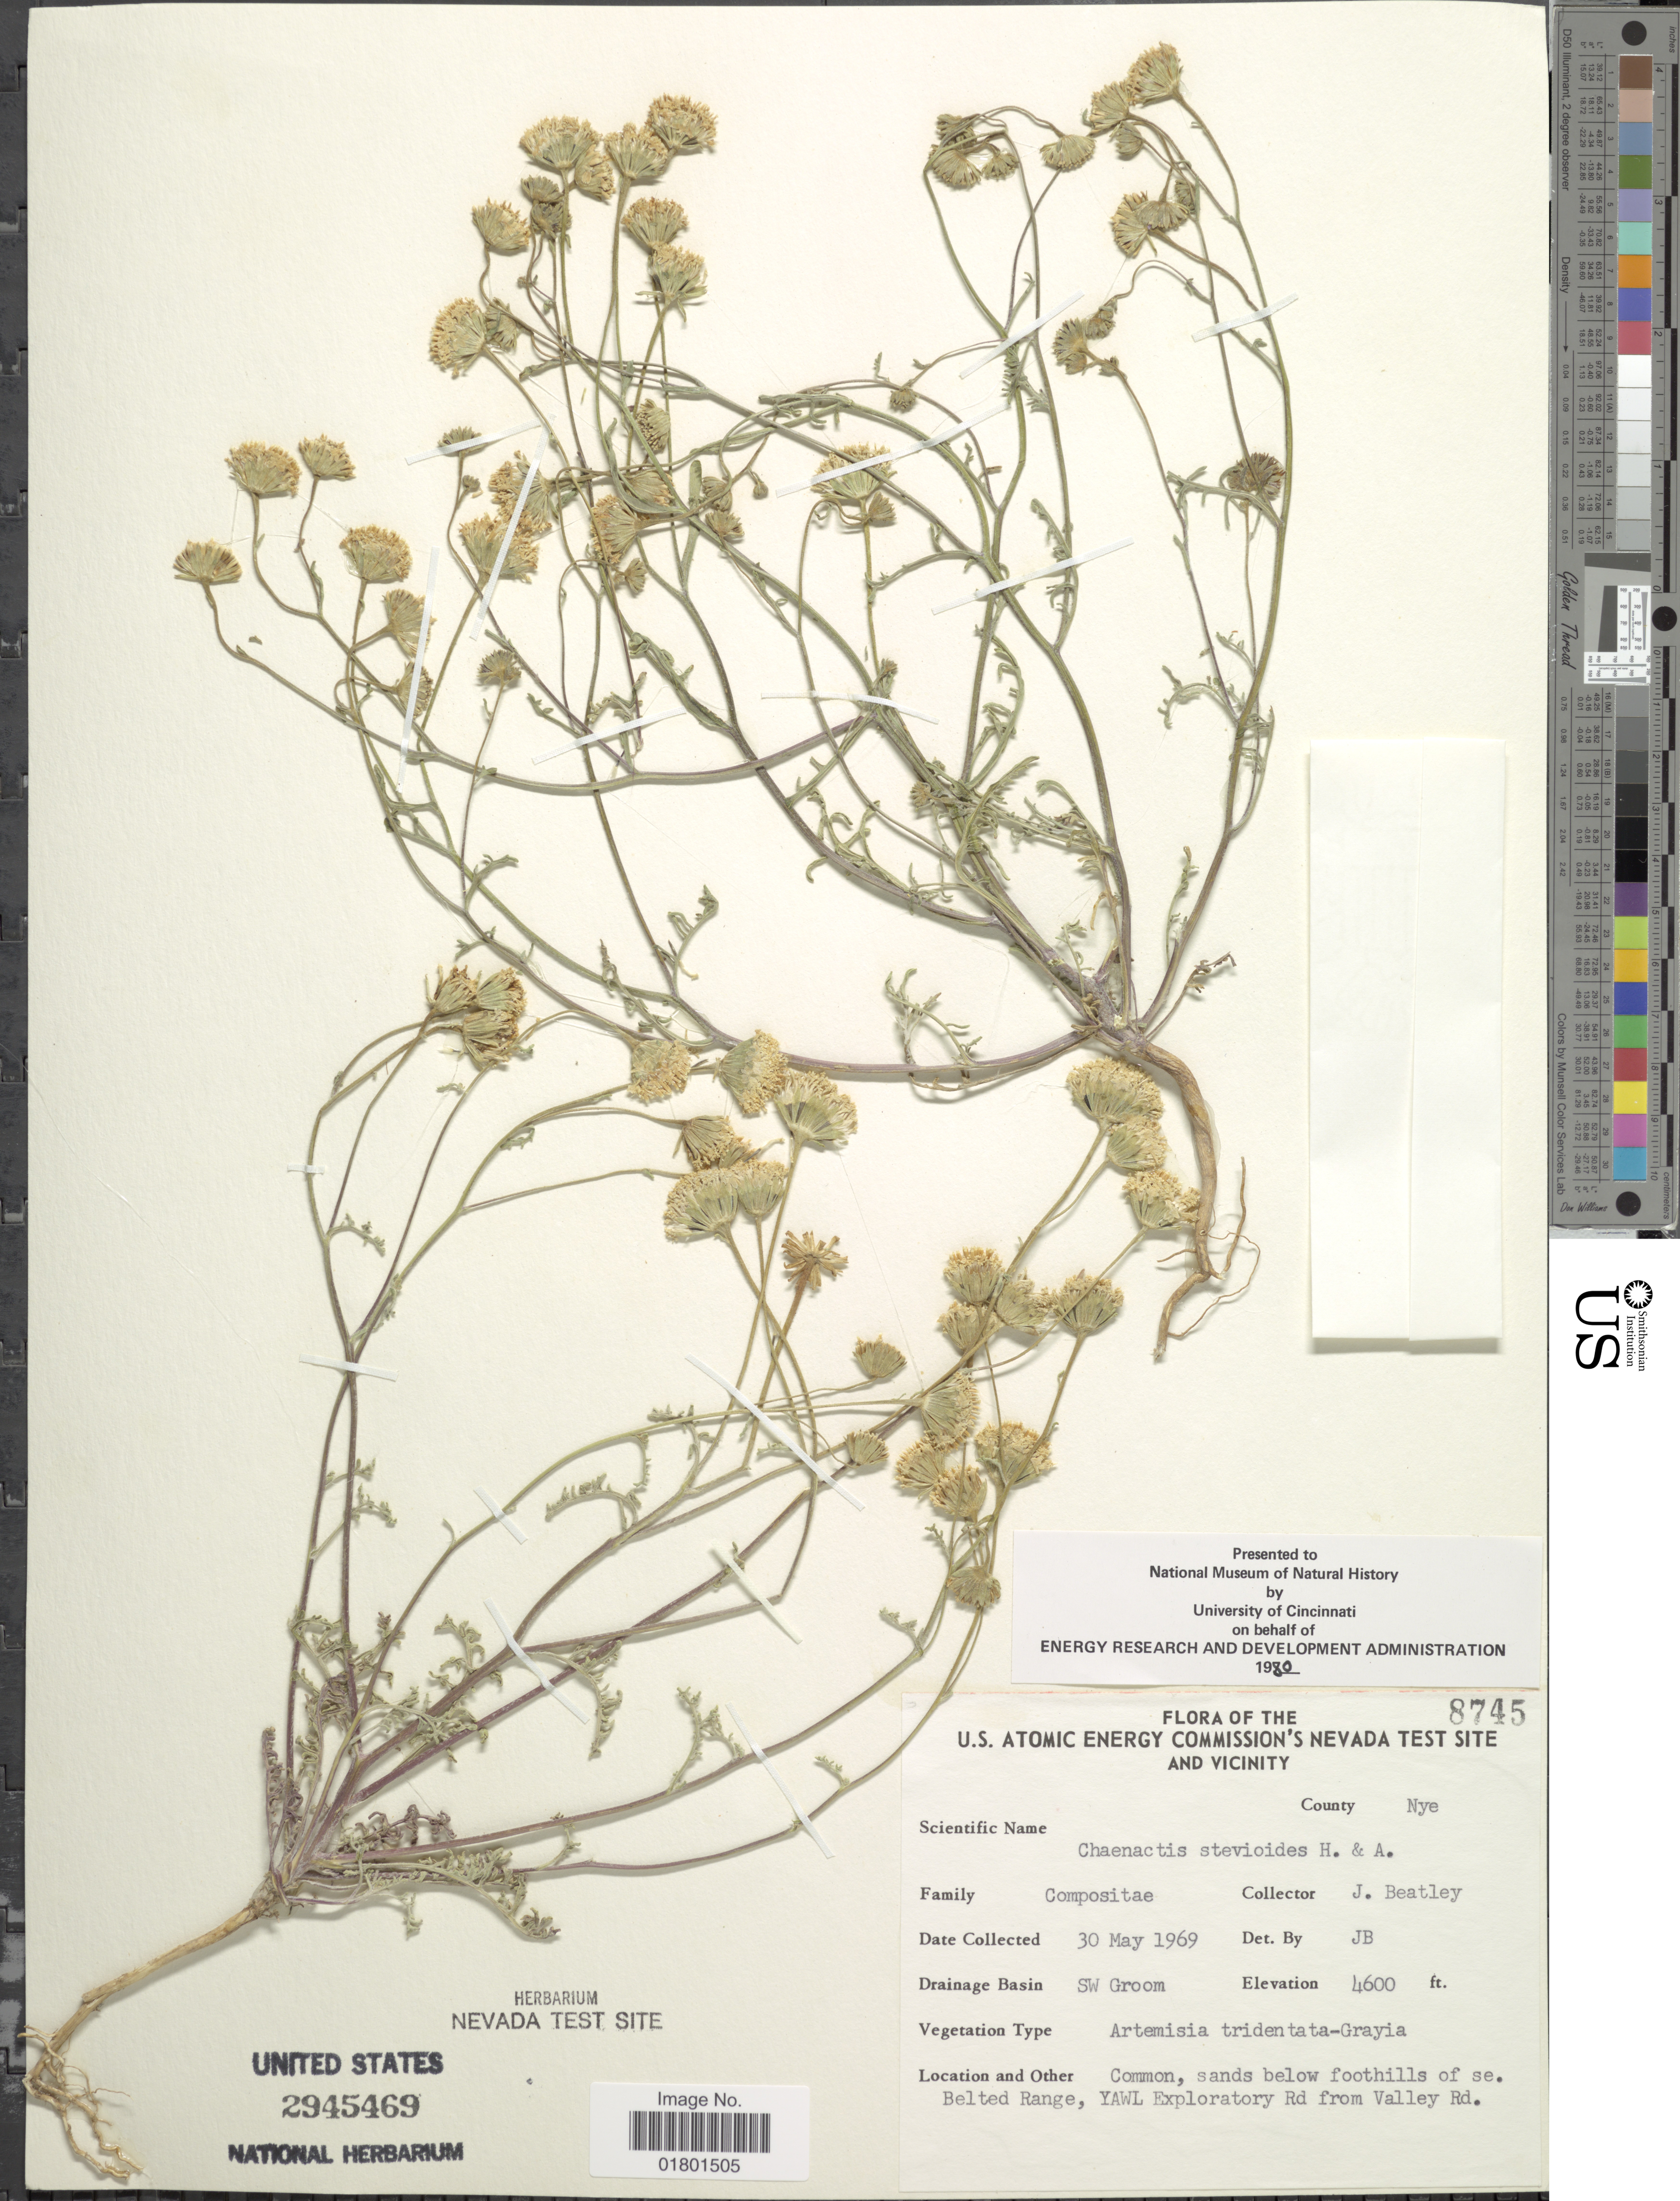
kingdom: Plantae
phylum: Tracheophyta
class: Magnoliopsida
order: Asterales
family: Asteraceae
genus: Chaenactis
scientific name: Chaenactis stevioides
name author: Hook. & Arn.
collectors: J. C. Beatley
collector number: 8745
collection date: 1969-05-30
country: United States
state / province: Nevada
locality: U. S. Atomic Energy Commission's Nevada Test Site and vicinity, County Nye, SW Groom, below foothills of se. Belted Range, YAWL exploratory Rd from Valley Rd.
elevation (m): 1402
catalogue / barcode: US 2945469